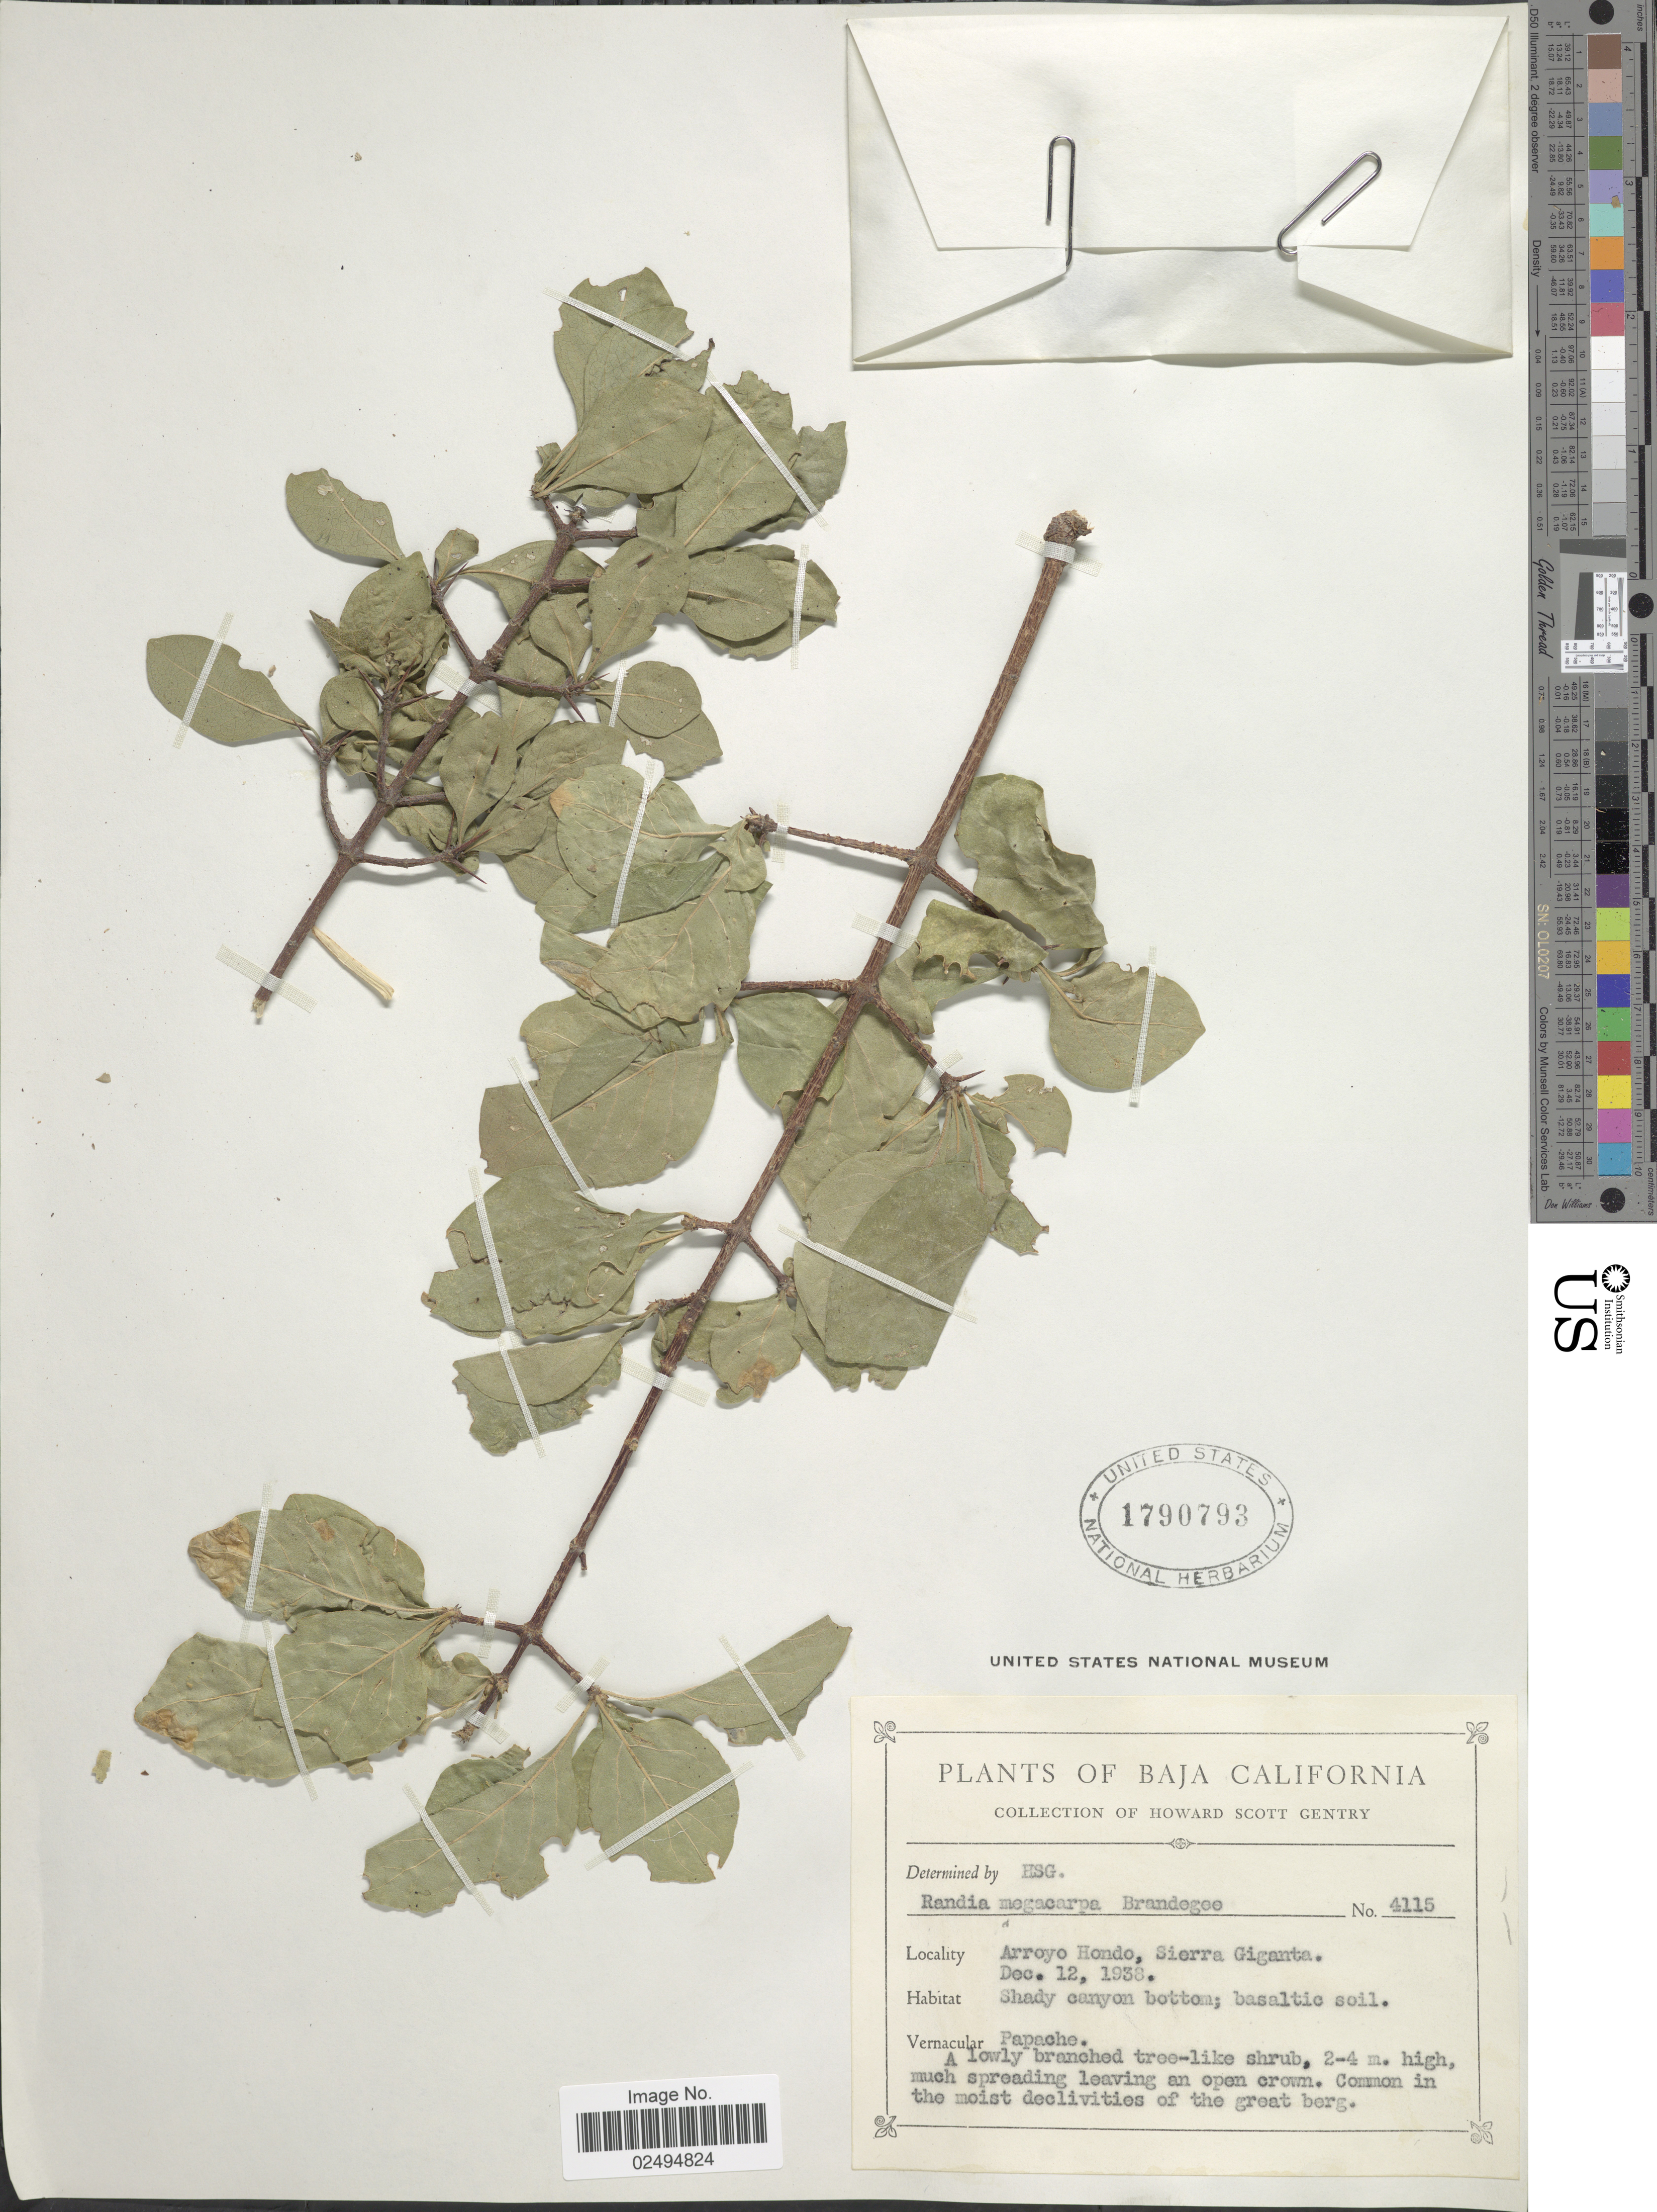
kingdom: Plantae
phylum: Tracheophyta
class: Magnoliopsida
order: Gentianales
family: Rubiaceae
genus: Randia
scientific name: Randia megacarpa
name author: Brandegee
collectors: H. S. Gentry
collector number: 4115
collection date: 1938-12-12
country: Mexico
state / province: Baja California Sur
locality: Arroyo Hondo, Sierra Giganta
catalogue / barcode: US 1790793